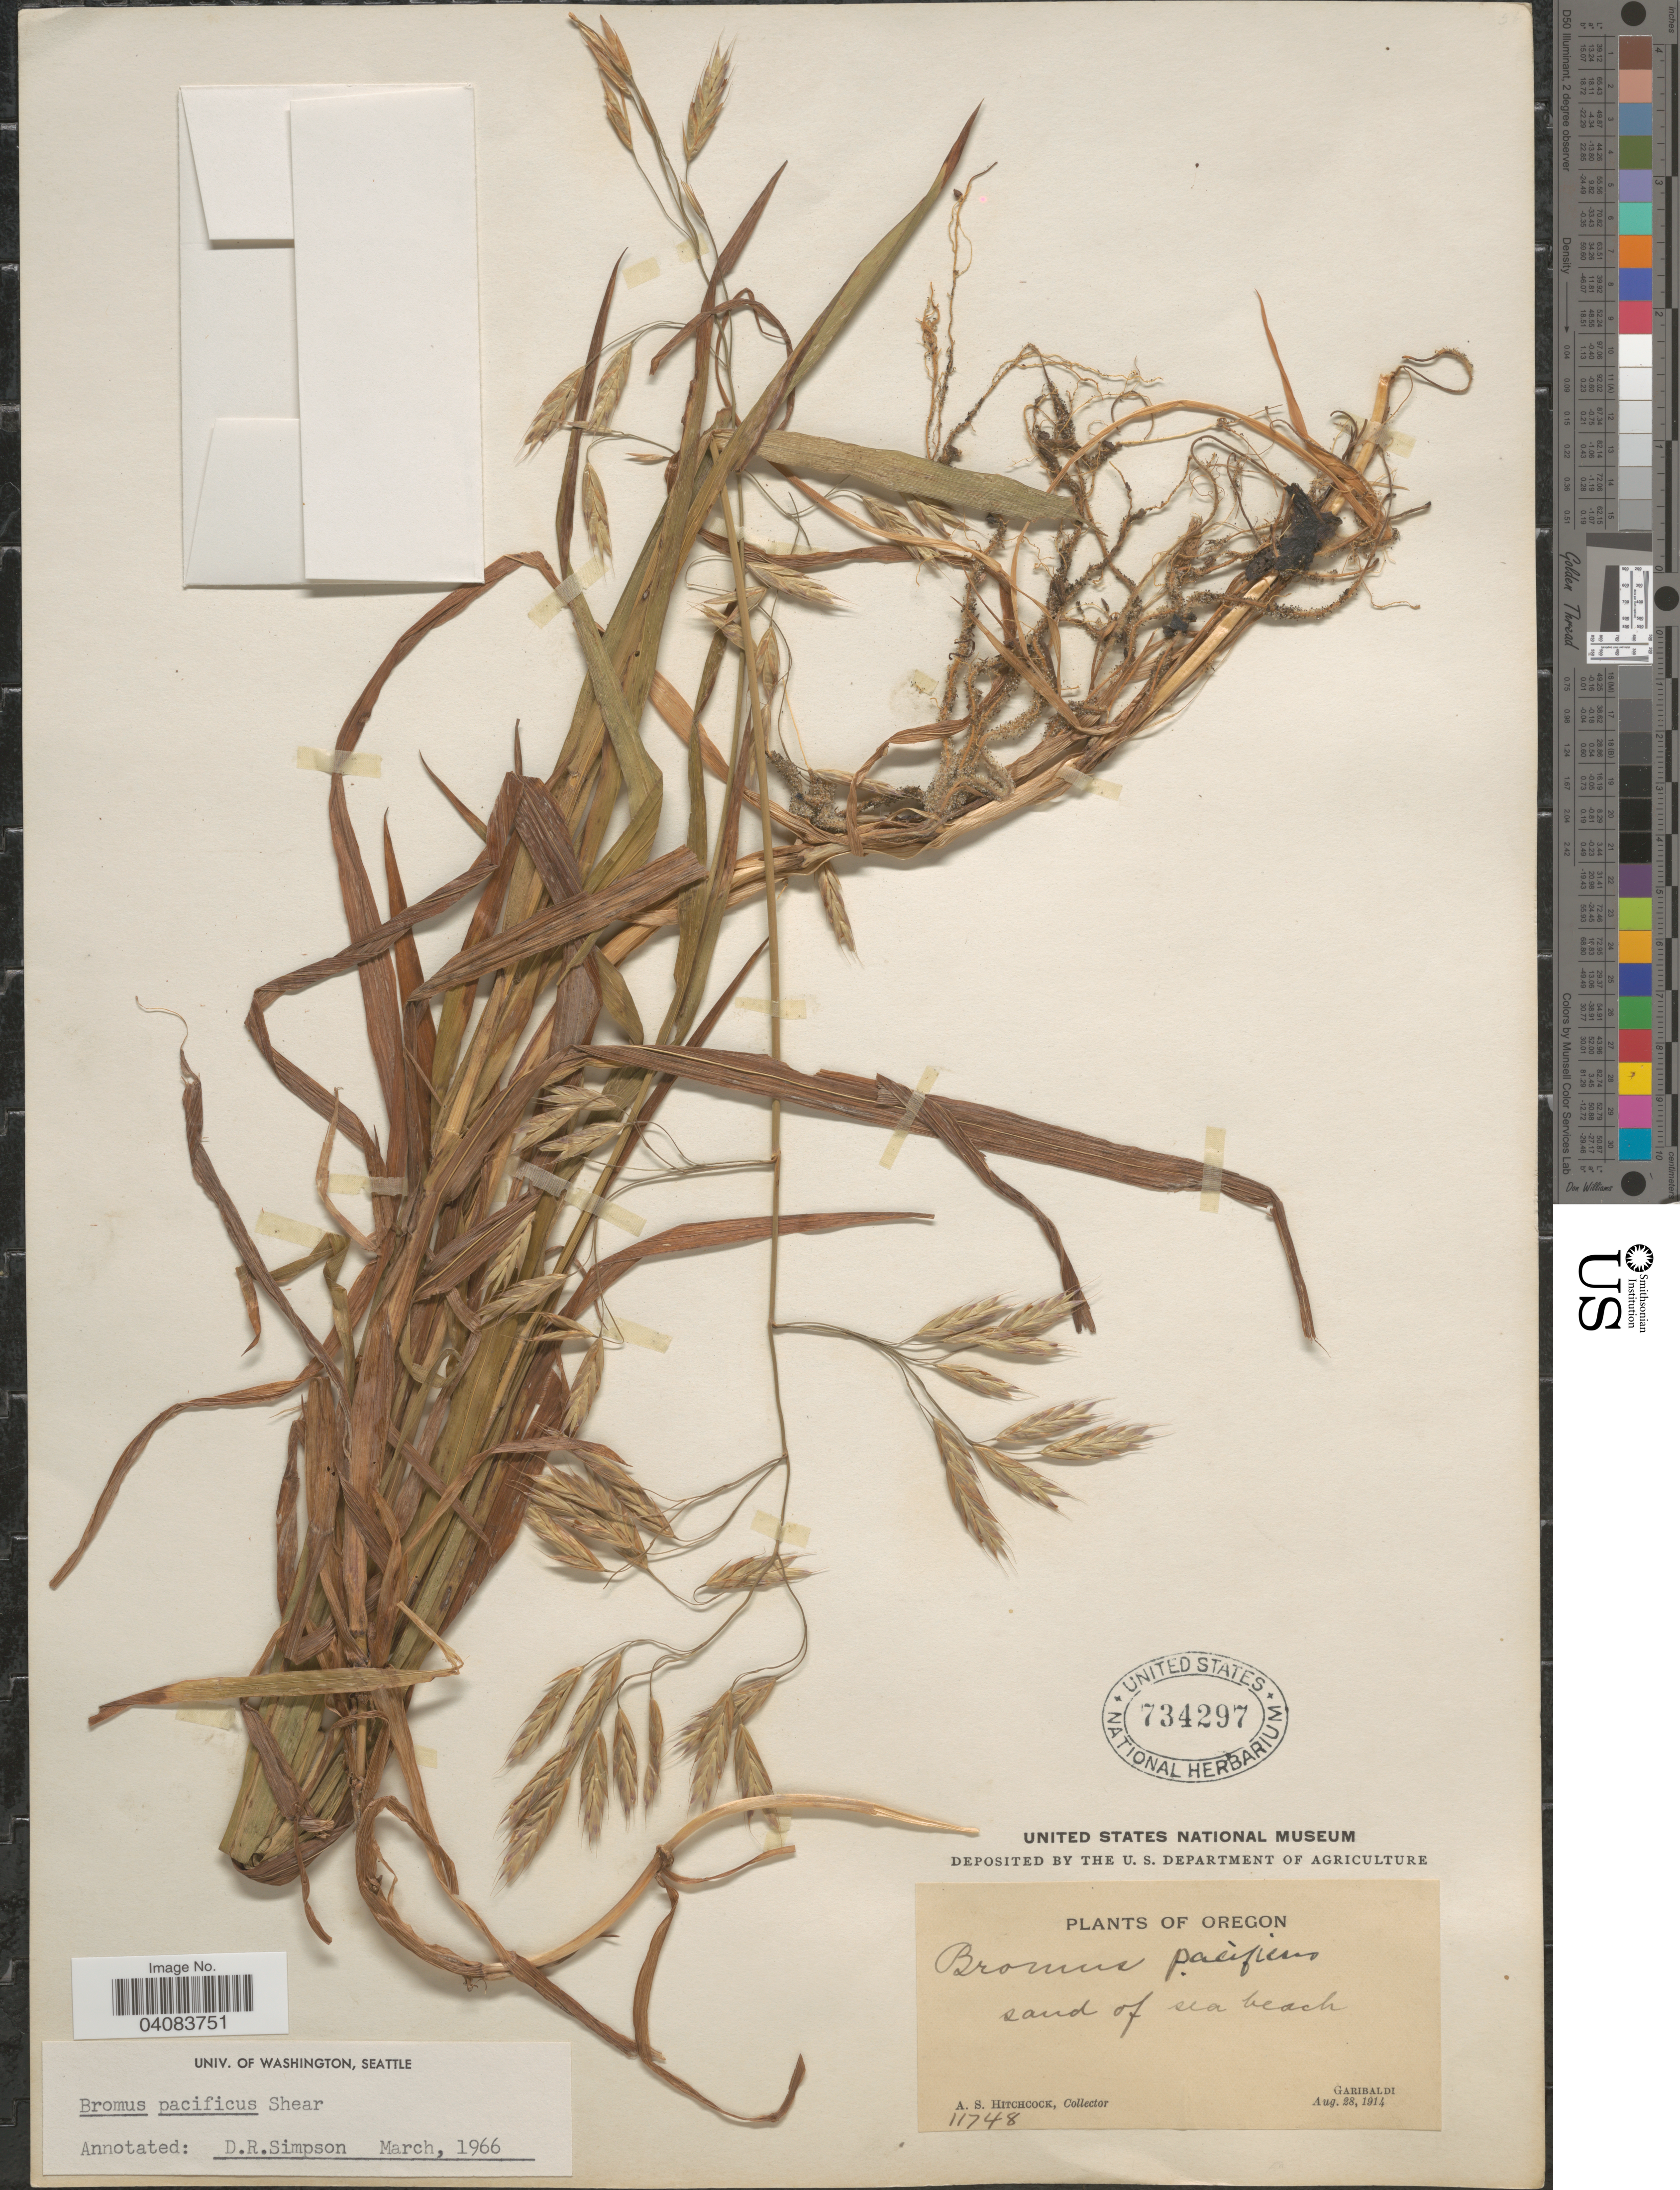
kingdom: Plantae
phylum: Tracheophyta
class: Liliopsida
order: Poales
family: Poaceae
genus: Bromus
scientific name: Bromus pacificus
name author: Shear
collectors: A. S. Hitchcock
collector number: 11748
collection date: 1914-08-28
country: United States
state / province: Oregon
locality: Sand of sea beach. Garibaldi.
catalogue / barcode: US 734297